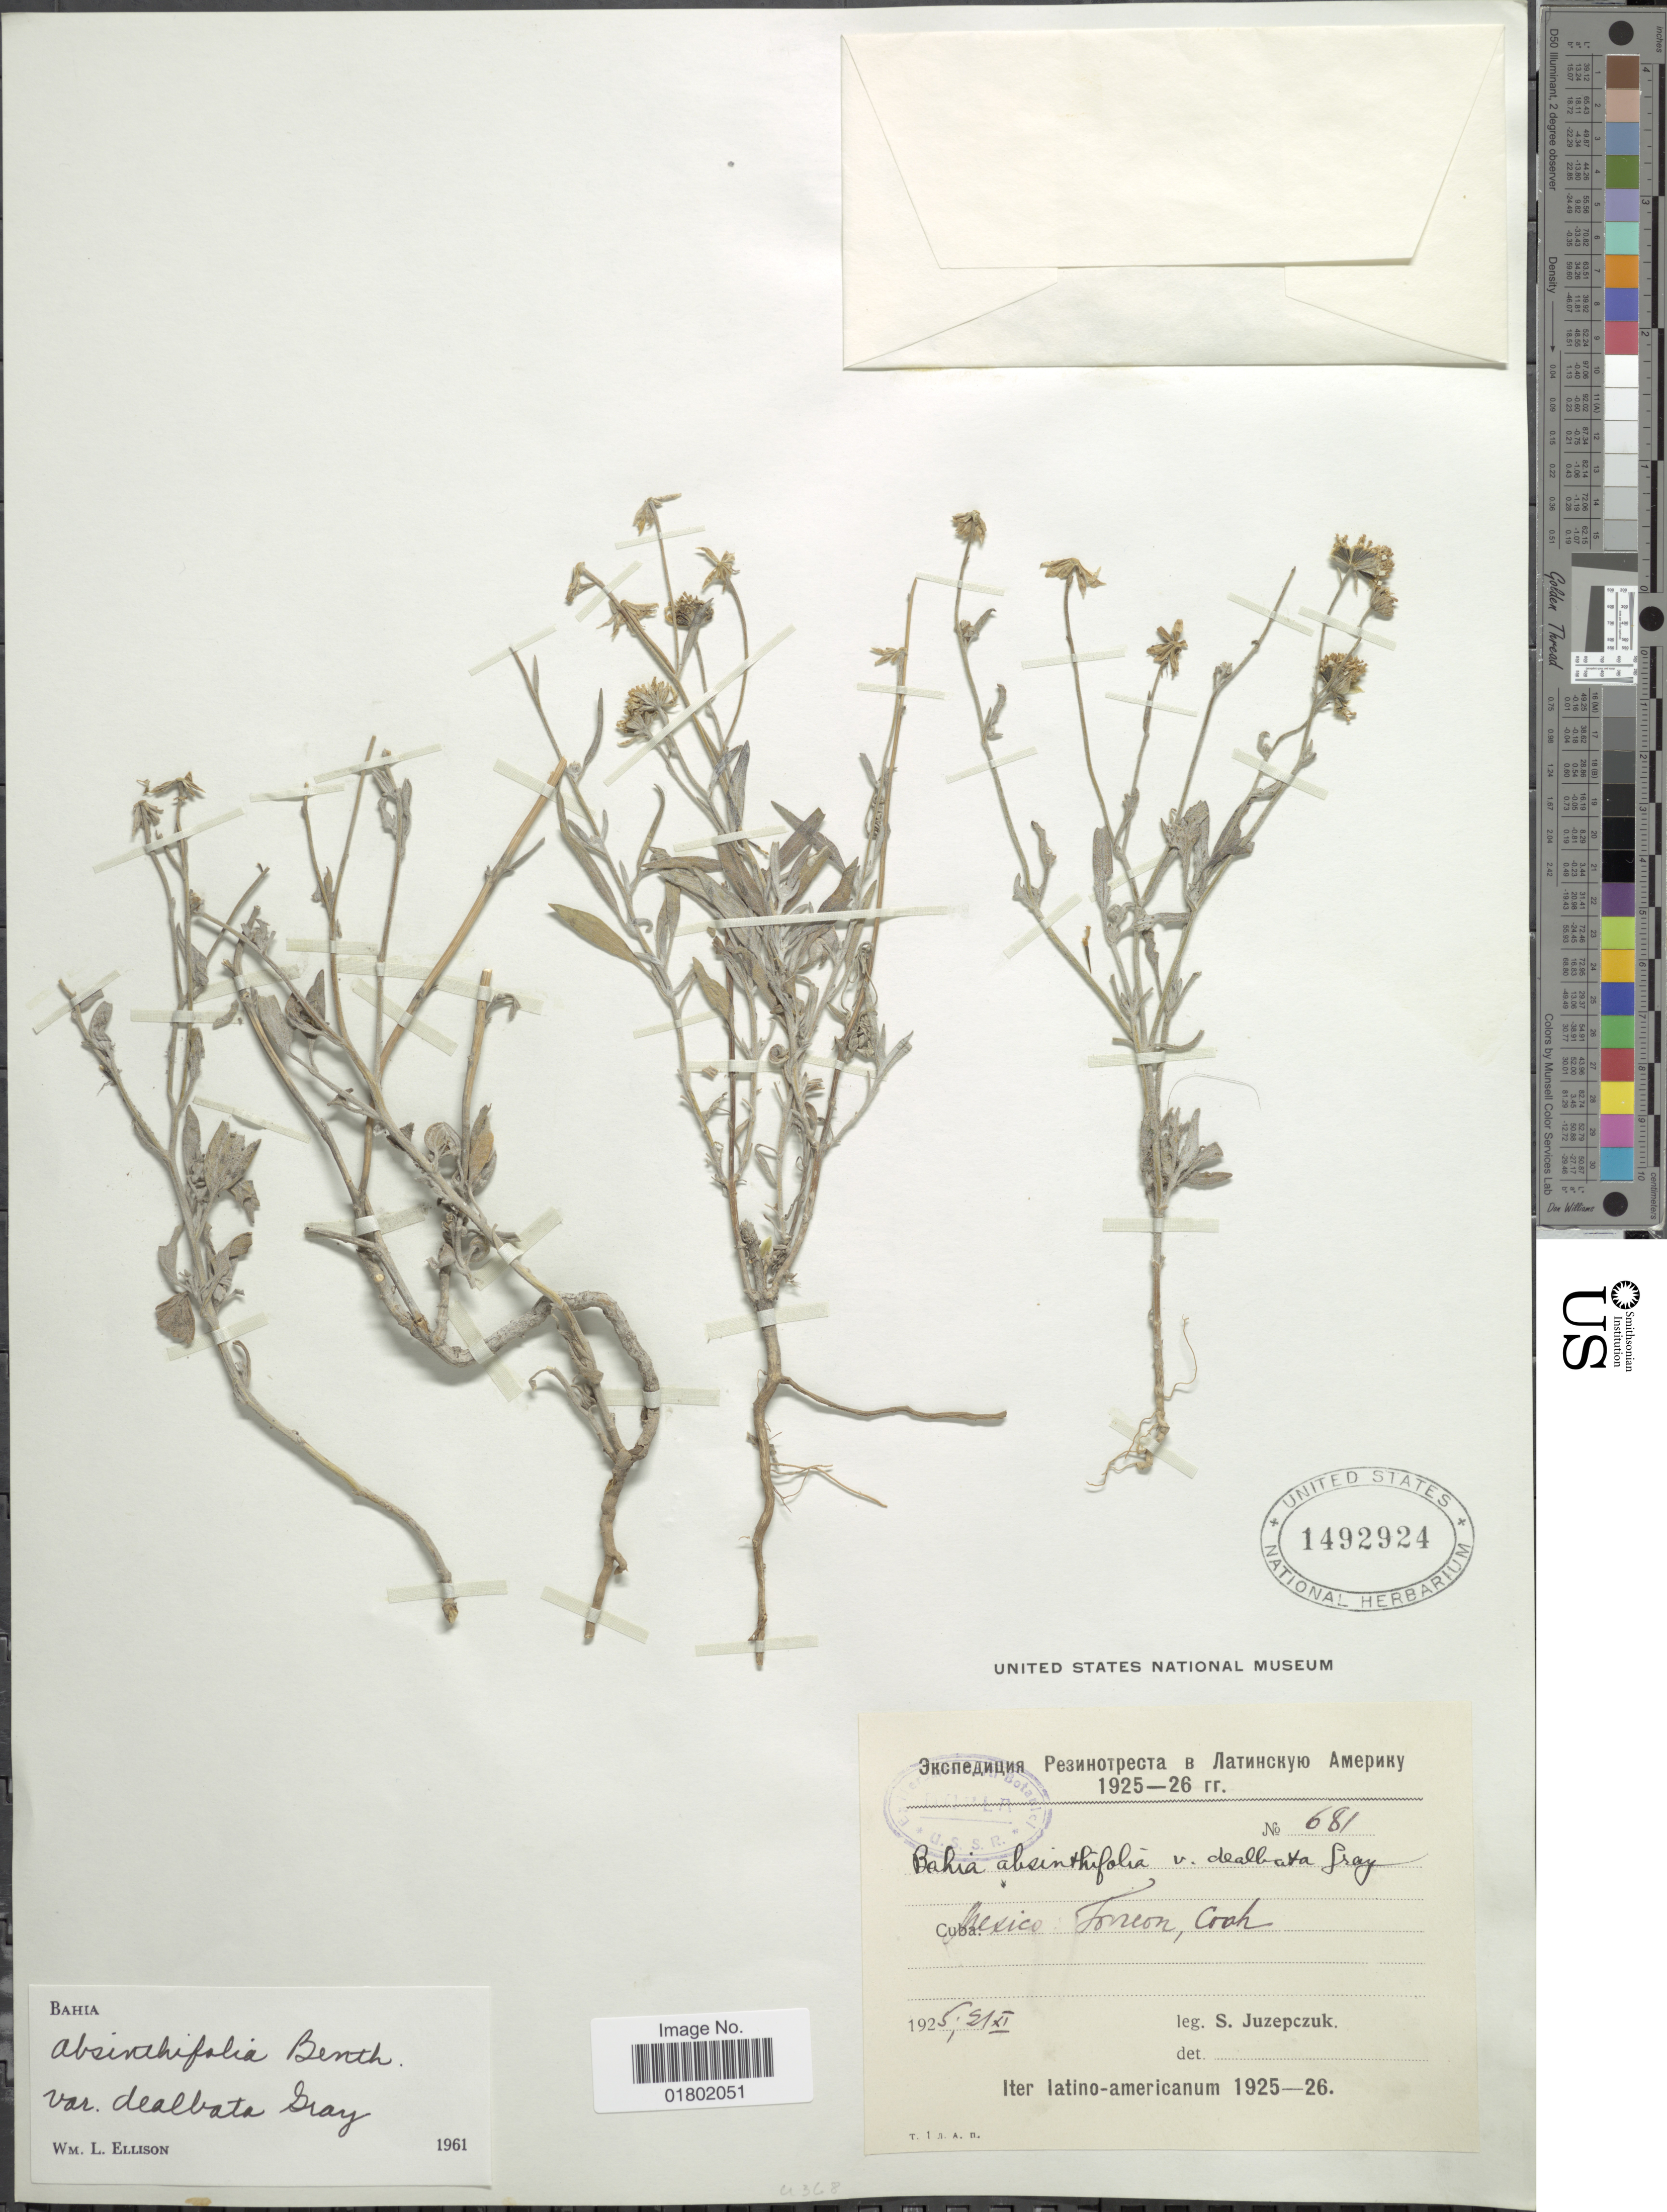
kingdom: Plantae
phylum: Tracheophyta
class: Magnoliopsida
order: Asterales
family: Asteraceae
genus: Bahia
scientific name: Bahia absinthifolia var. dealbata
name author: A. Gray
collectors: S. V. Juzepczuk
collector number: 681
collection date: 1925-11-21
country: Mexico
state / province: Coahuila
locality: Torreon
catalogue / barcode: US 1492924